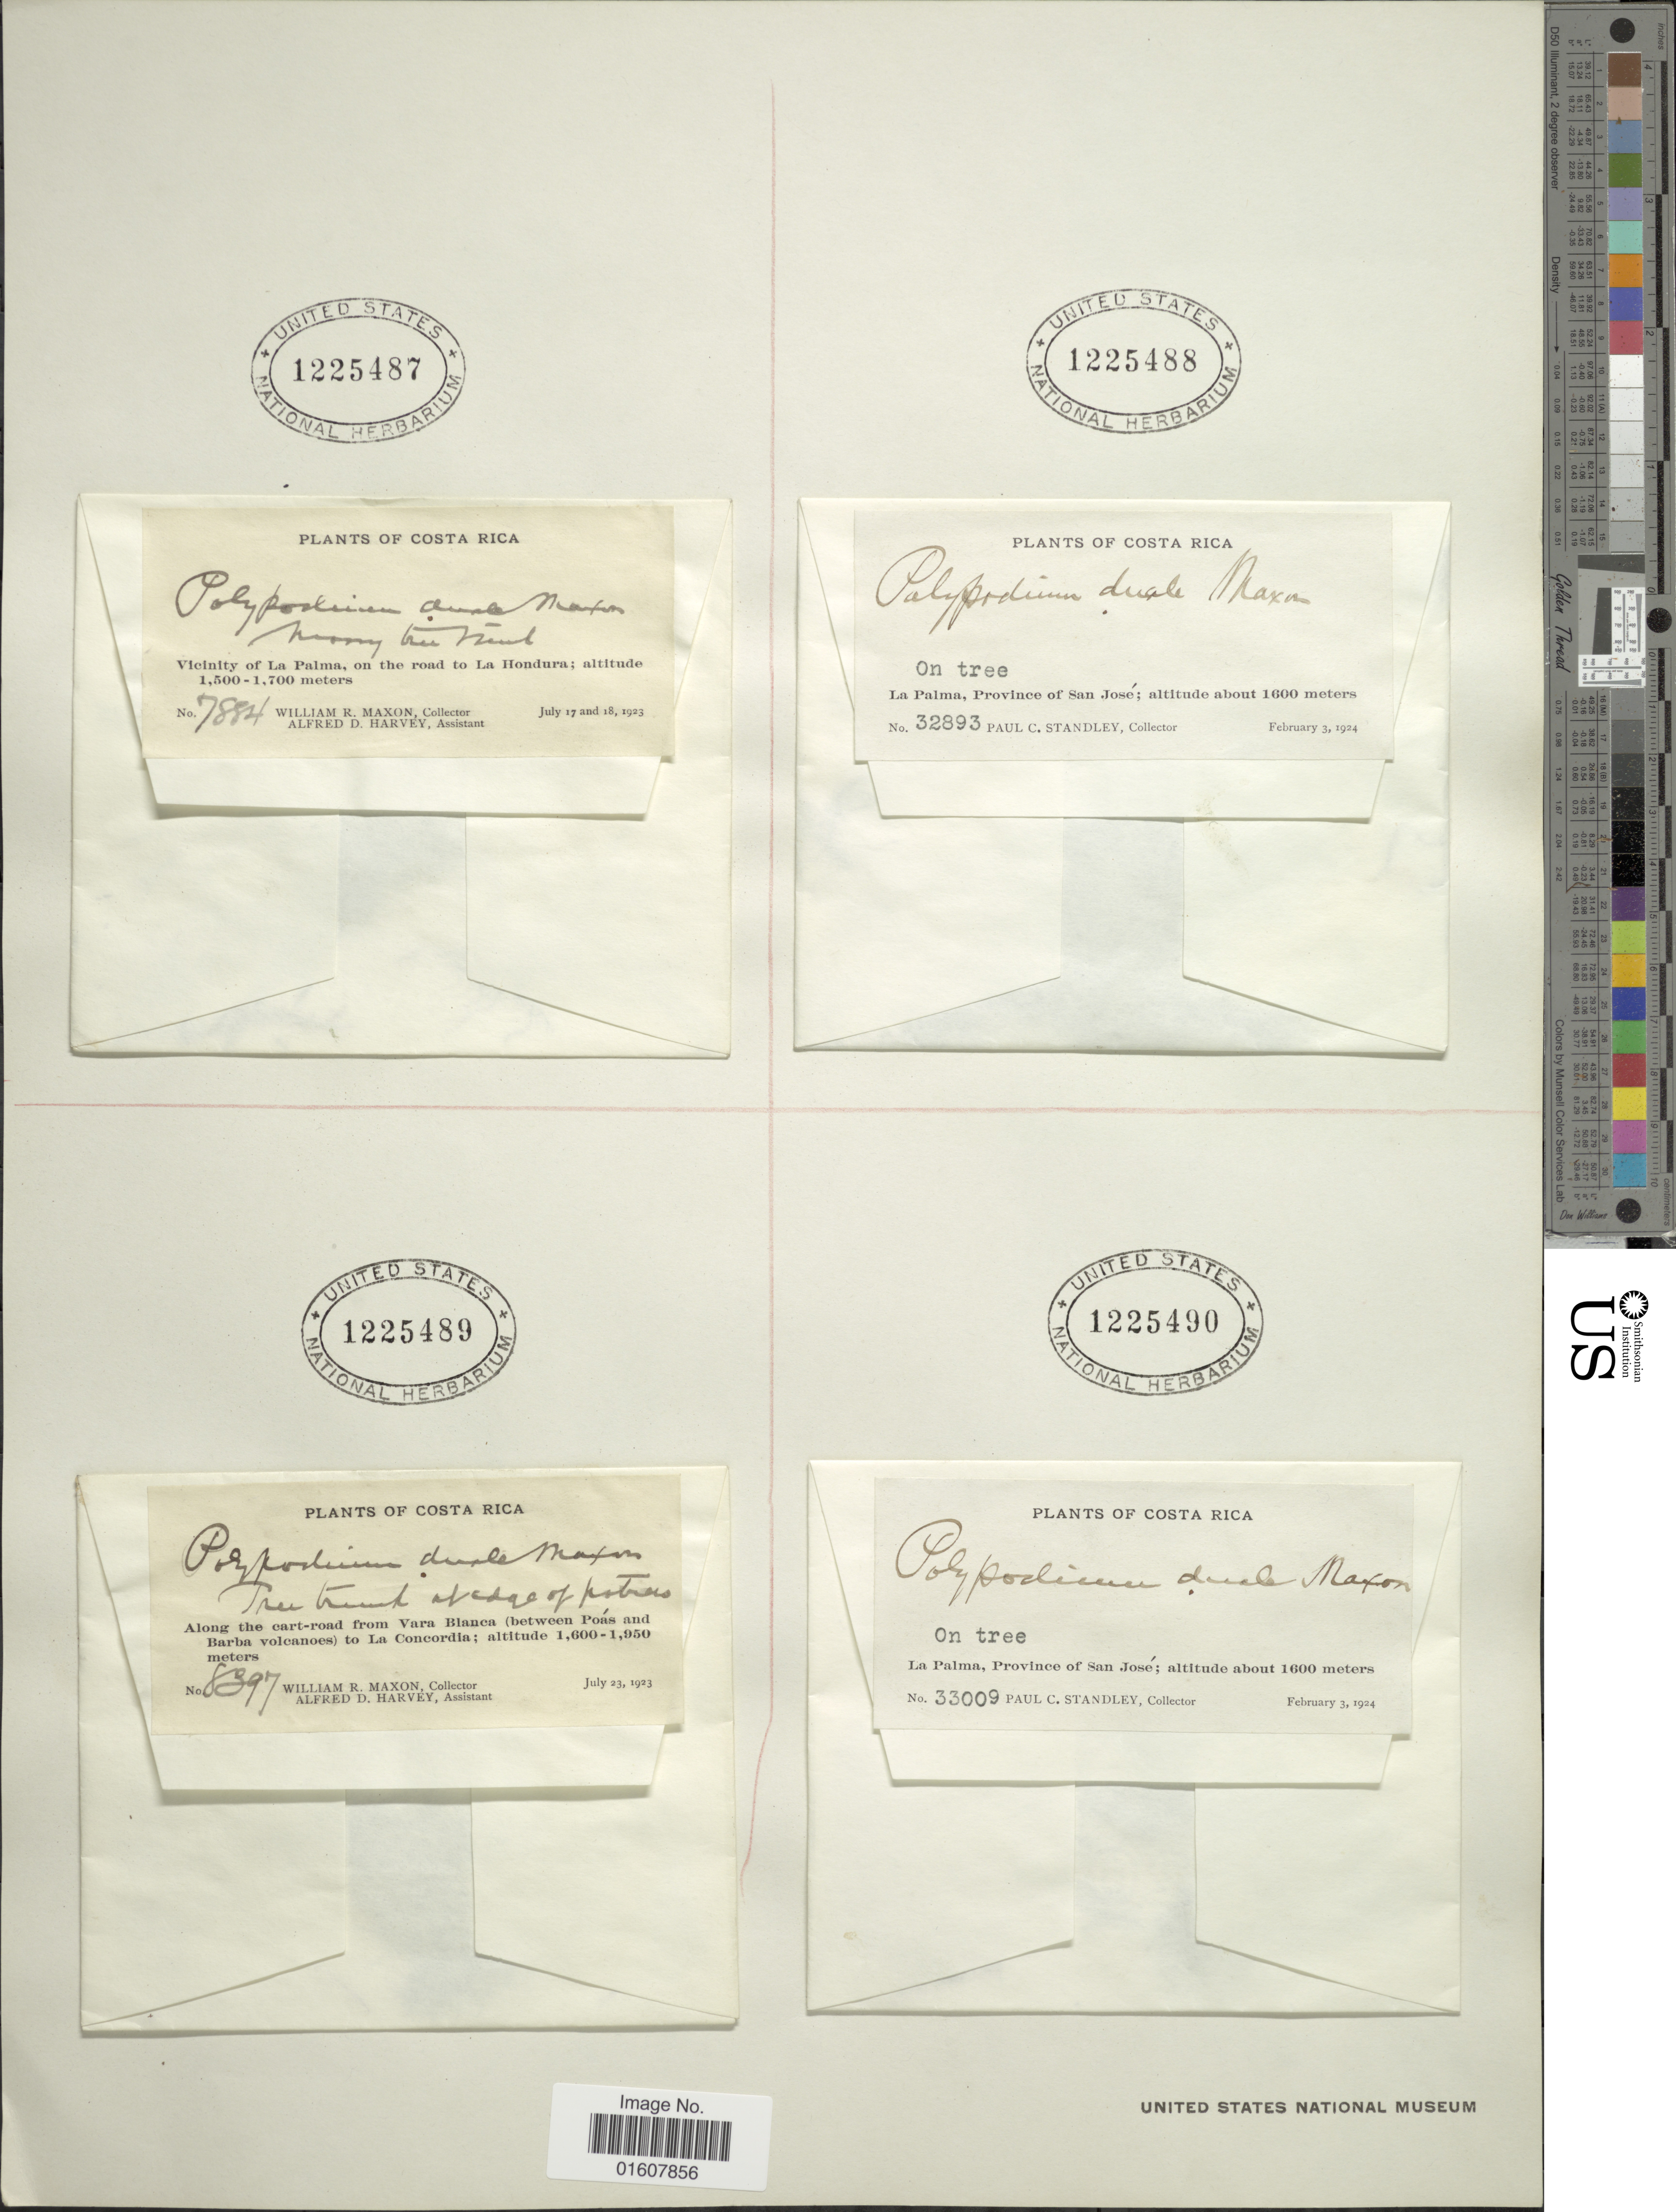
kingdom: Plantae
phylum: Tracheophyta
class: Polypodiopsida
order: Polypodiales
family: Polypodiaceae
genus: Cochlidium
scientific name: Cochlidium serrulatum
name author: (Sw.) L.E. Bishop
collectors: P. C. Standley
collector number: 32893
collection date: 1924-02-03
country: Costa Rica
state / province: San José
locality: La Palma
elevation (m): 1600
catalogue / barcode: US 1225488-3